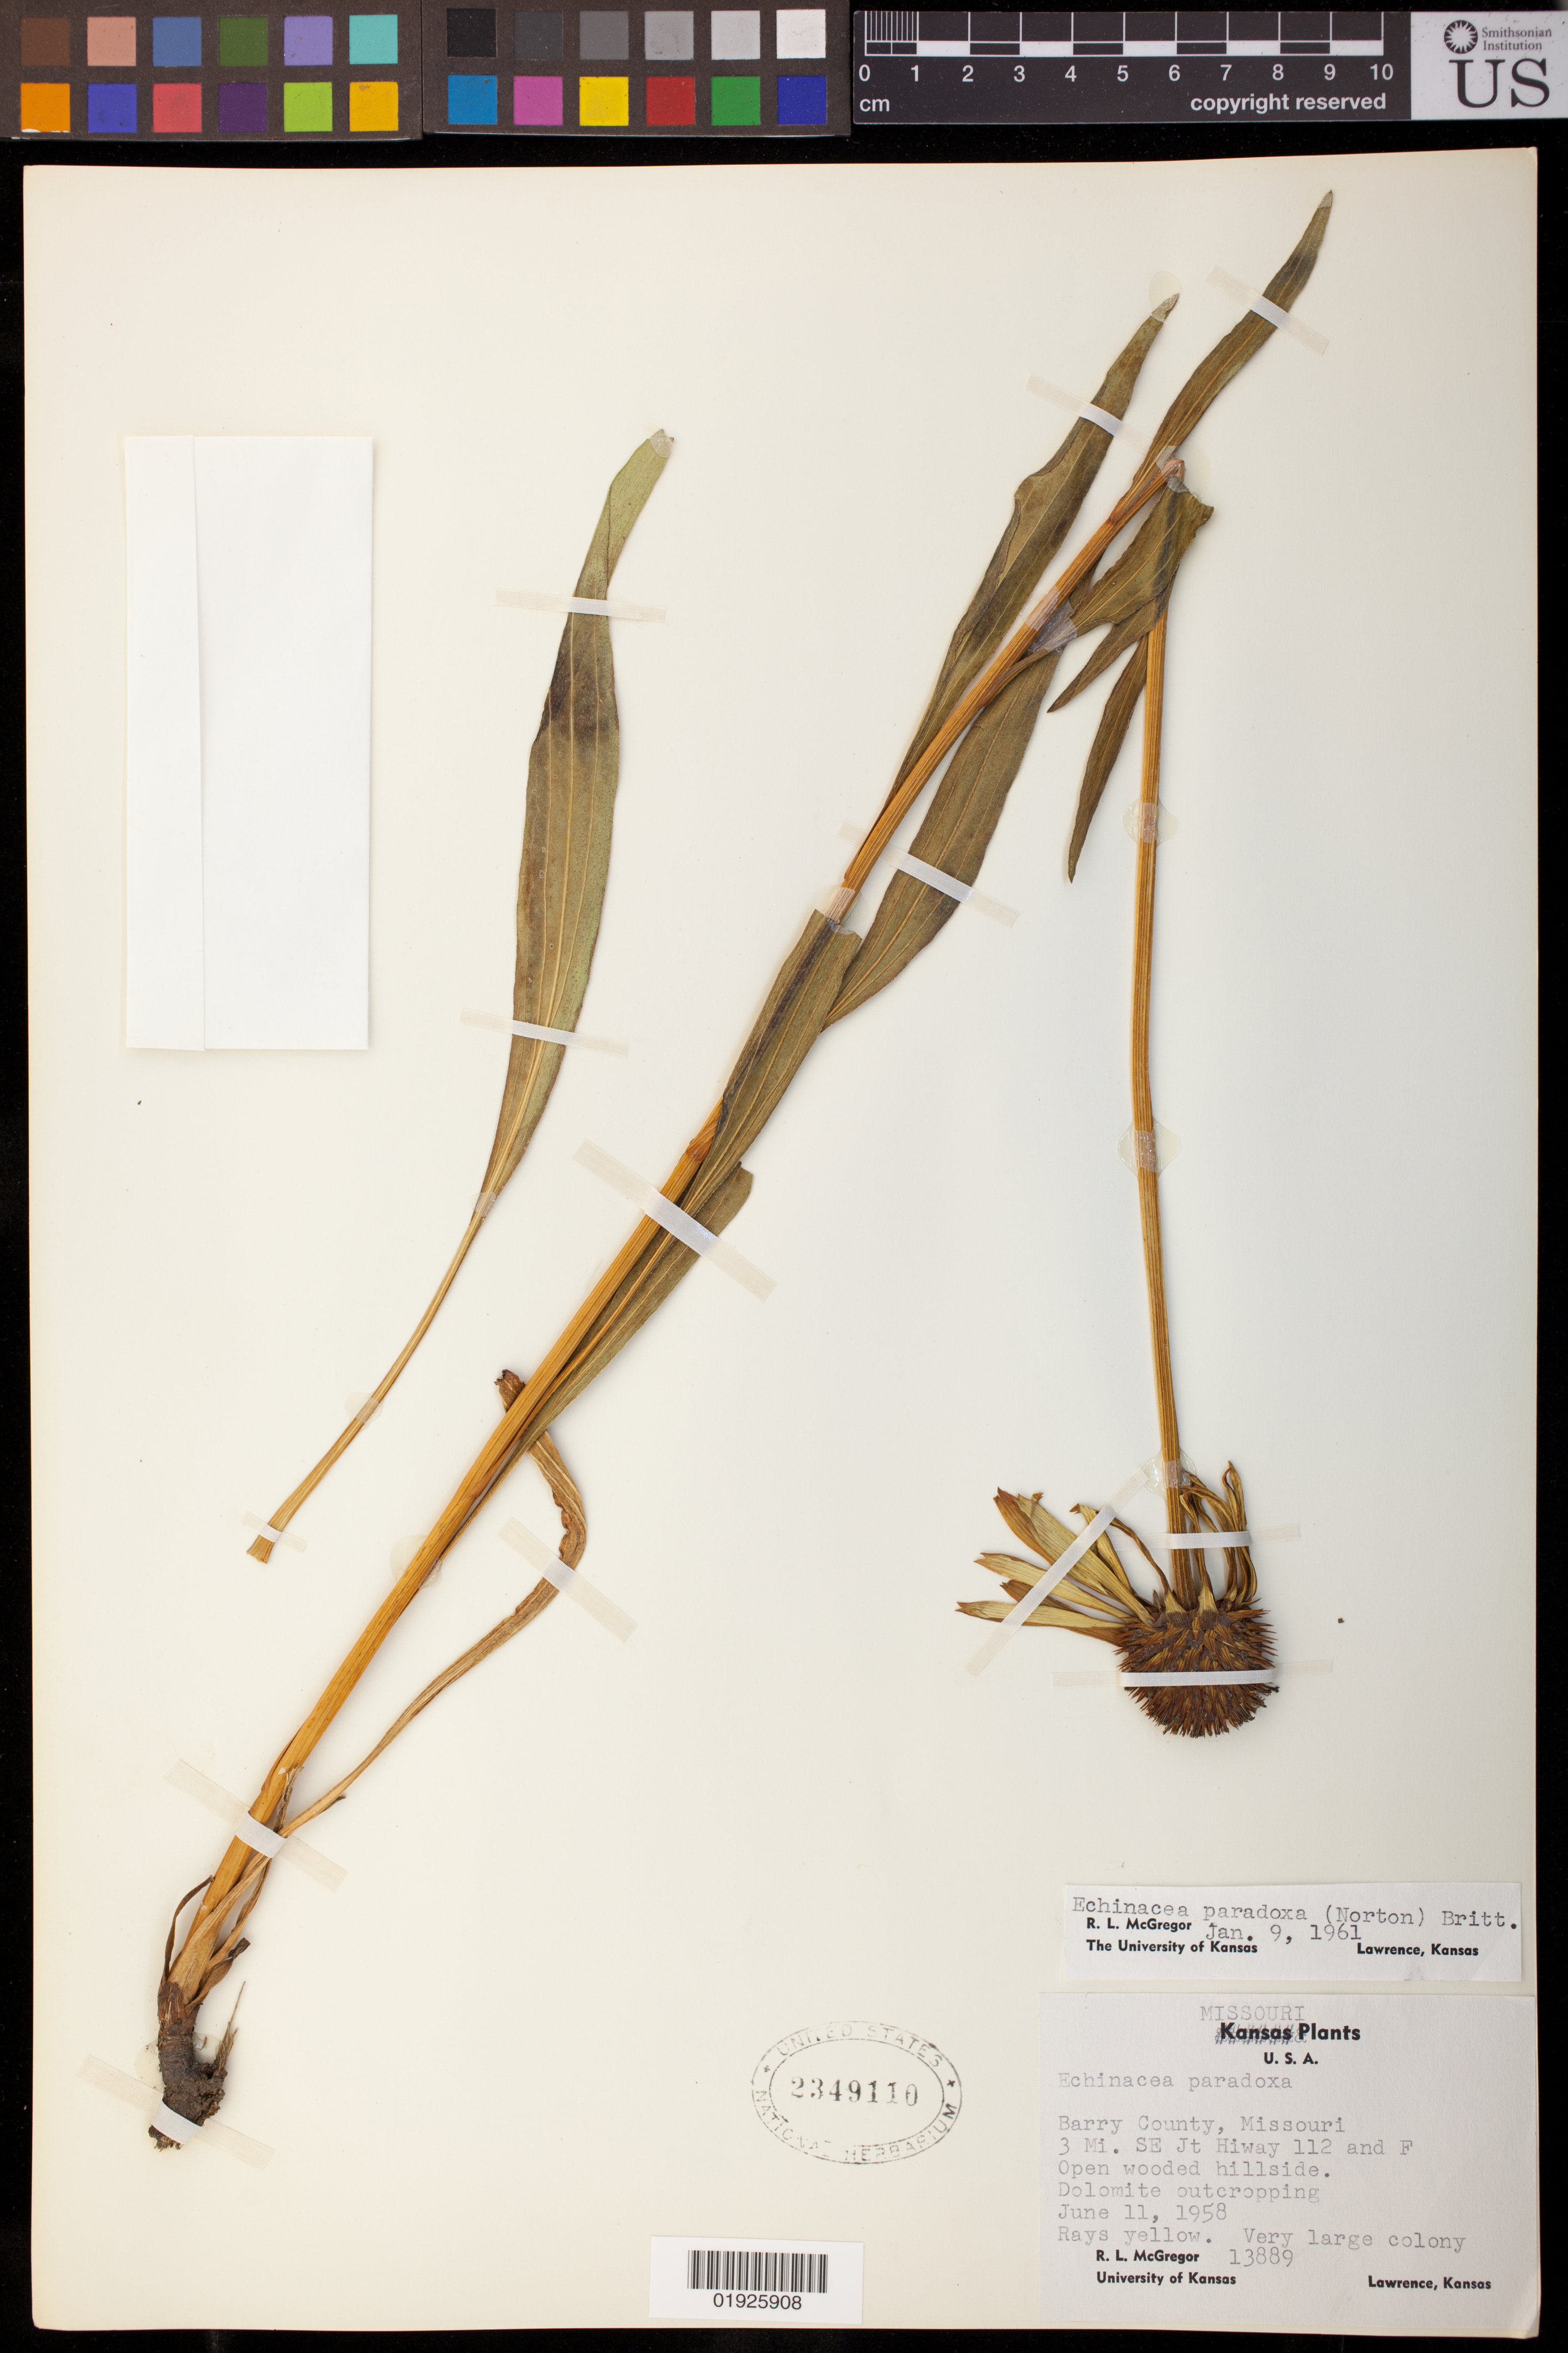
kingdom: Plantae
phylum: Tracheophyta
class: Magnoliopsida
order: Asterales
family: Asteraceae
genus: Echinacea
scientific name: Echinacea paradoxa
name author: (Norton) Britton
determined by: McGregor, R. L.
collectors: R. McGregor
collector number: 13889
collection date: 1958-06-11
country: United States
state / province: Missouri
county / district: Barry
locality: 3 mi SE Jt Hiway 112 and F.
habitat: Open wooded hillside. Dolomite outcropping.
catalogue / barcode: US 2349110